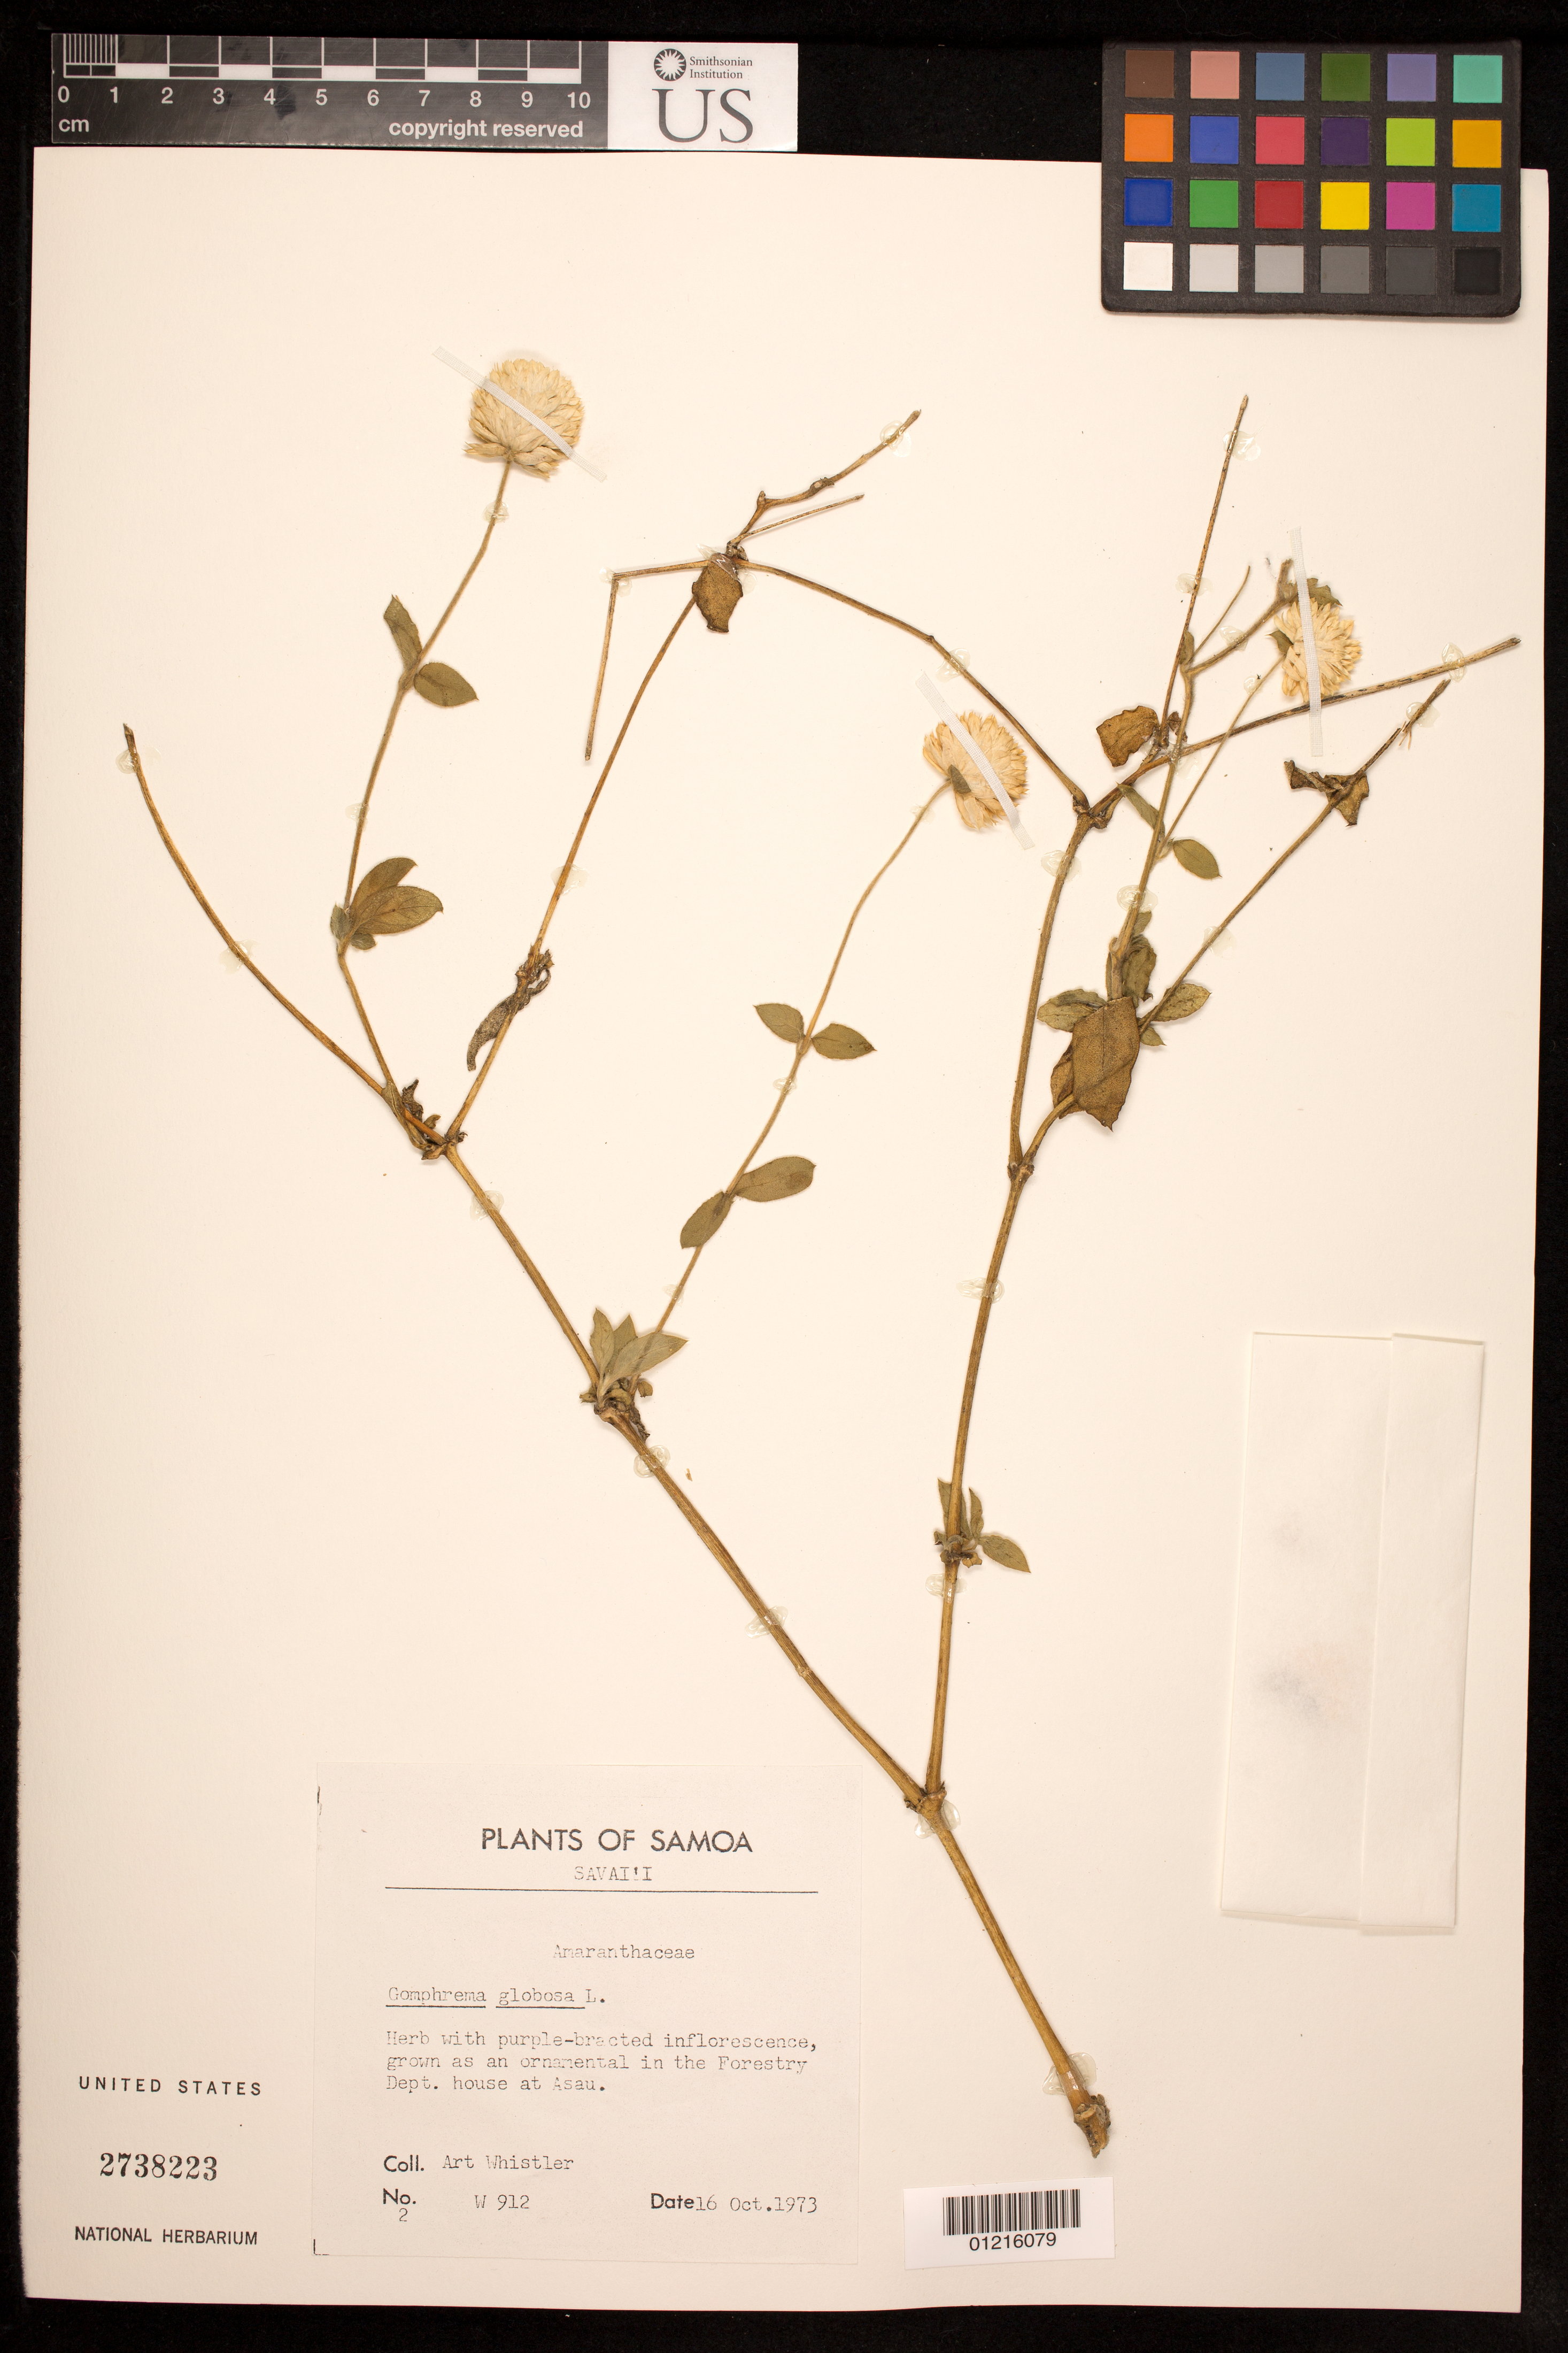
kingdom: Plantae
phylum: Tracheophyta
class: Magnoliopsida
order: Caryophyllales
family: Amaranthaceae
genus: Gomphrena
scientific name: Gomphrena globosa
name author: L.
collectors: A. Whistler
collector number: W912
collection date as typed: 16 Oct 1973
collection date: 1973-10-16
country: Samoa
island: Savai'i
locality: Asau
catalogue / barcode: US 2738223